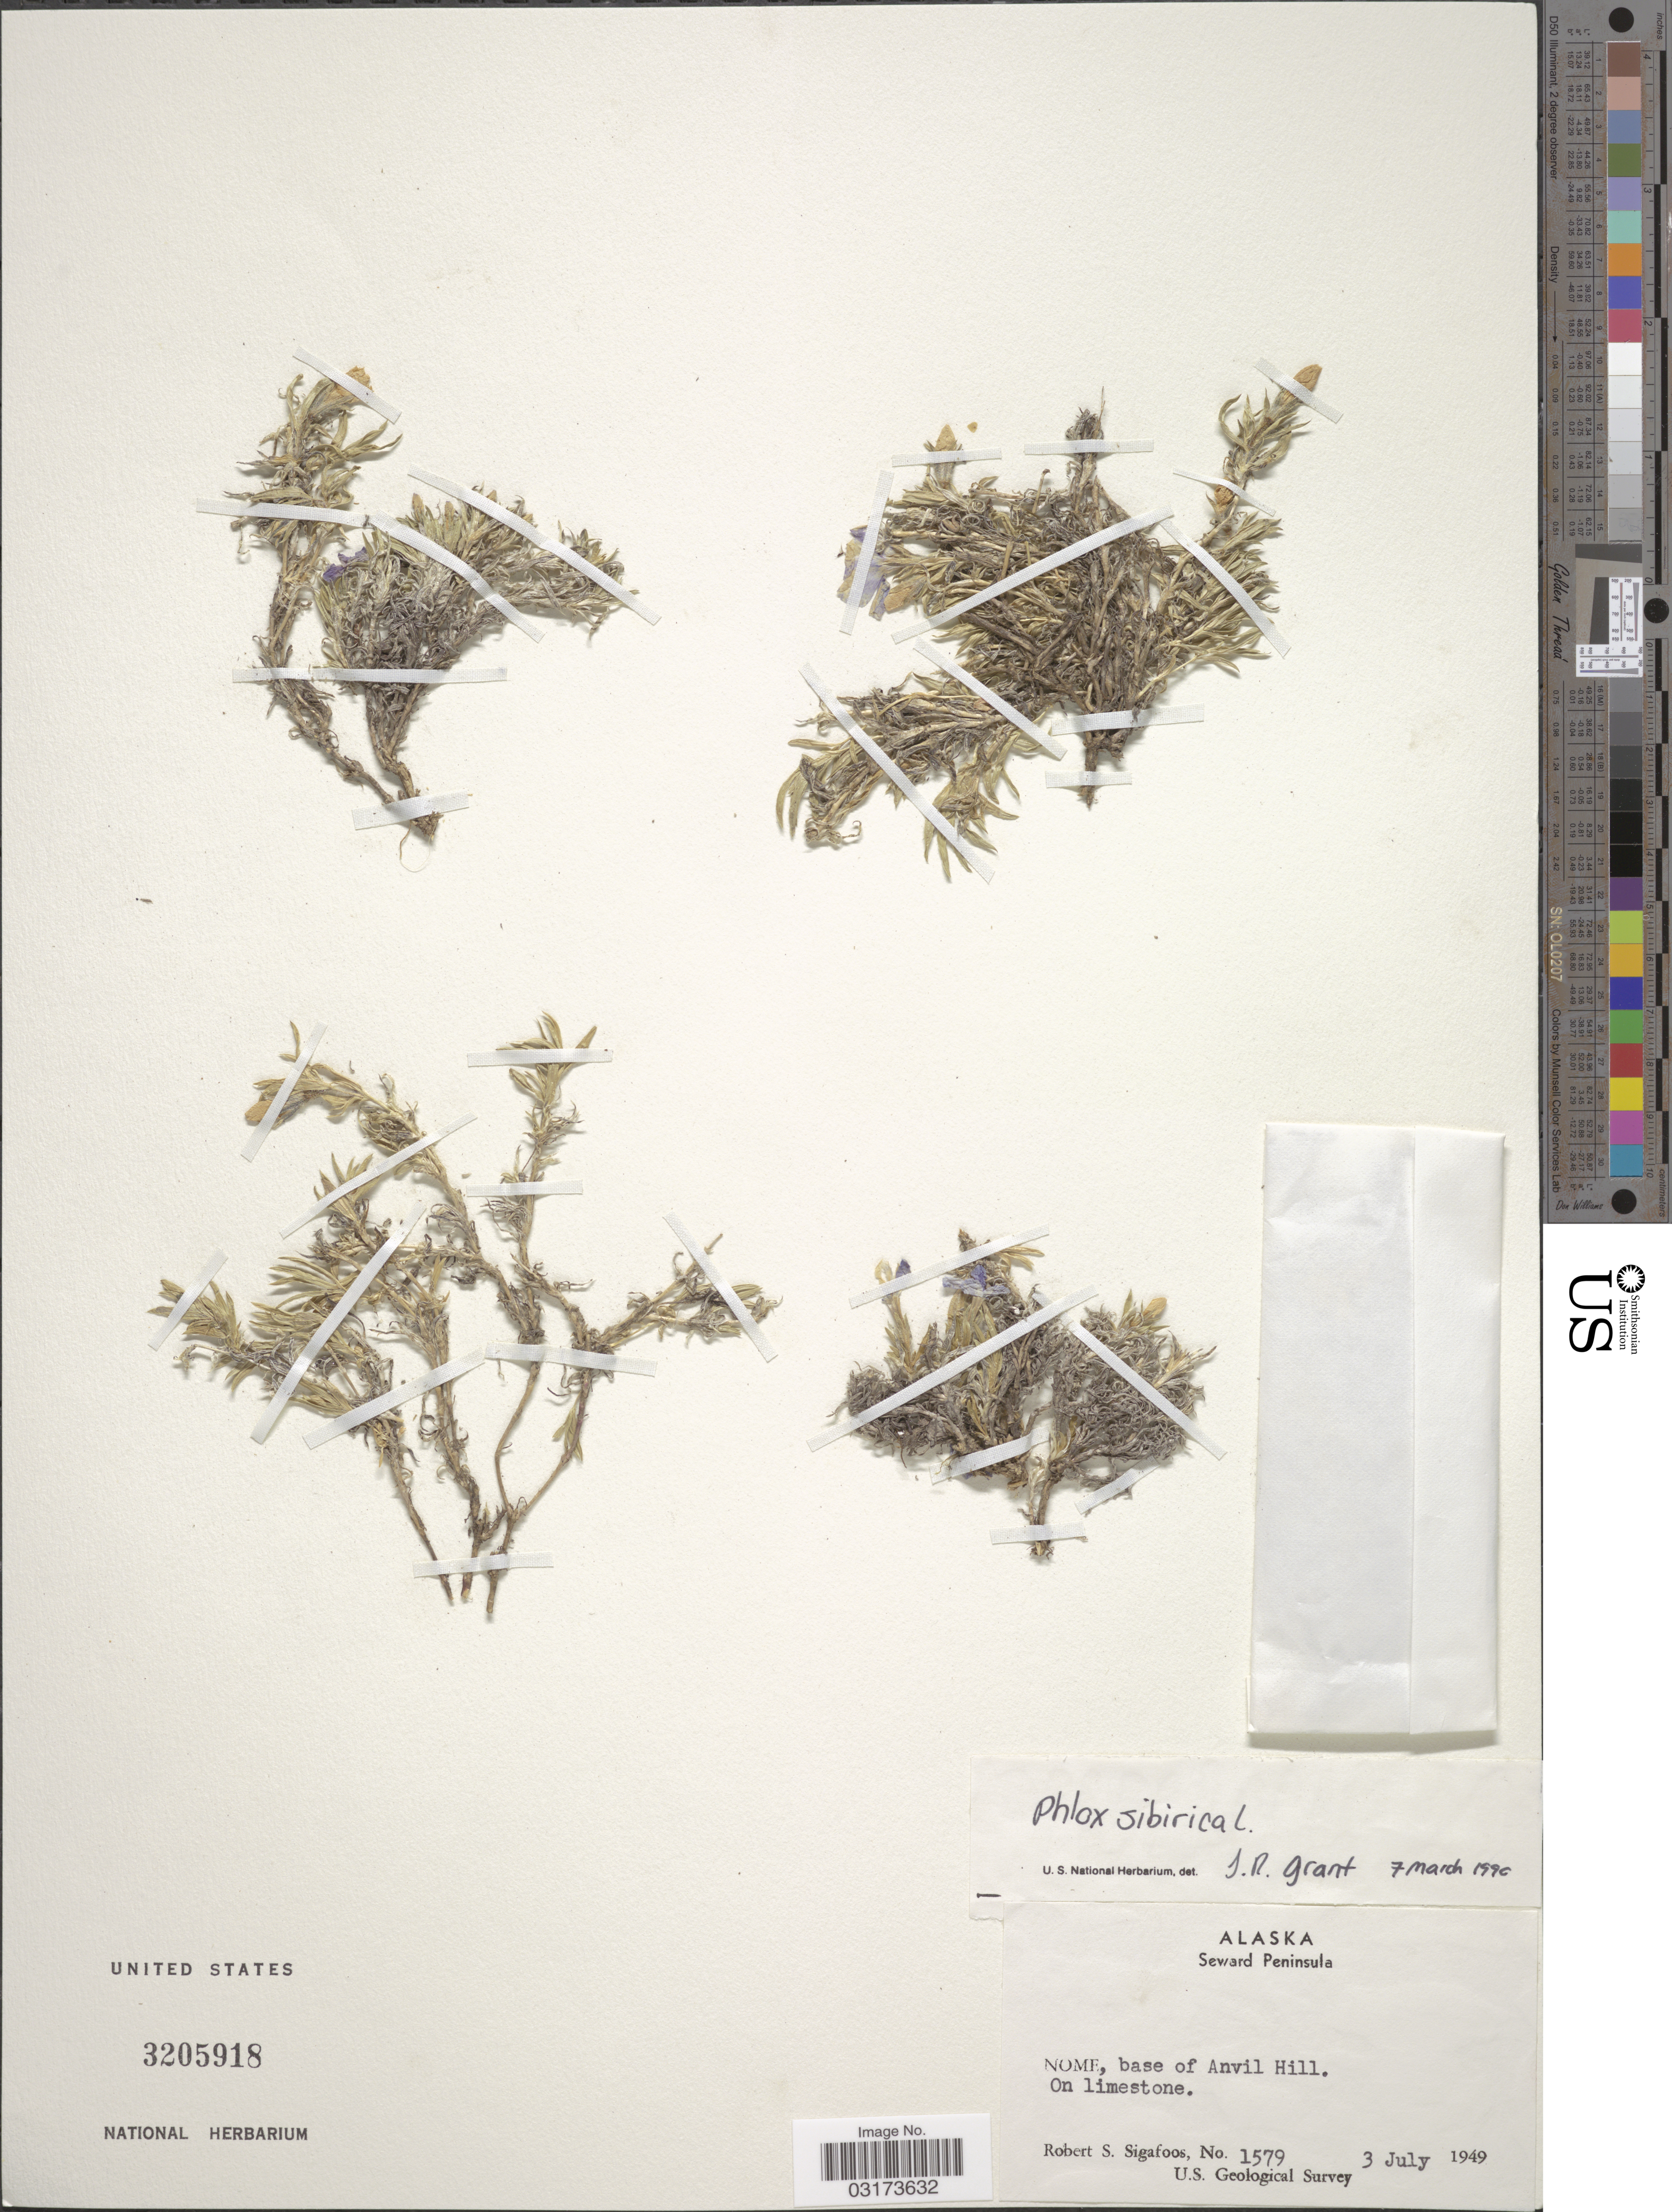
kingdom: Plantae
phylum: Tracheophyta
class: Magnoliopsida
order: Ericales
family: Polemoniaceae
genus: Phlox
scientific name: Phlox alaskensis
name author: Jordal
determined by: Mayfield, M. H.; Ferguson, C. J.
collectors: R. Sigafoos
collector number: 1579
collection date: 1949-07-03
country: United States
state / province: Alaska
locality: Seward Peninsula. Nome, base of Anvil Hill.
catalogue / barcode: US 3205918